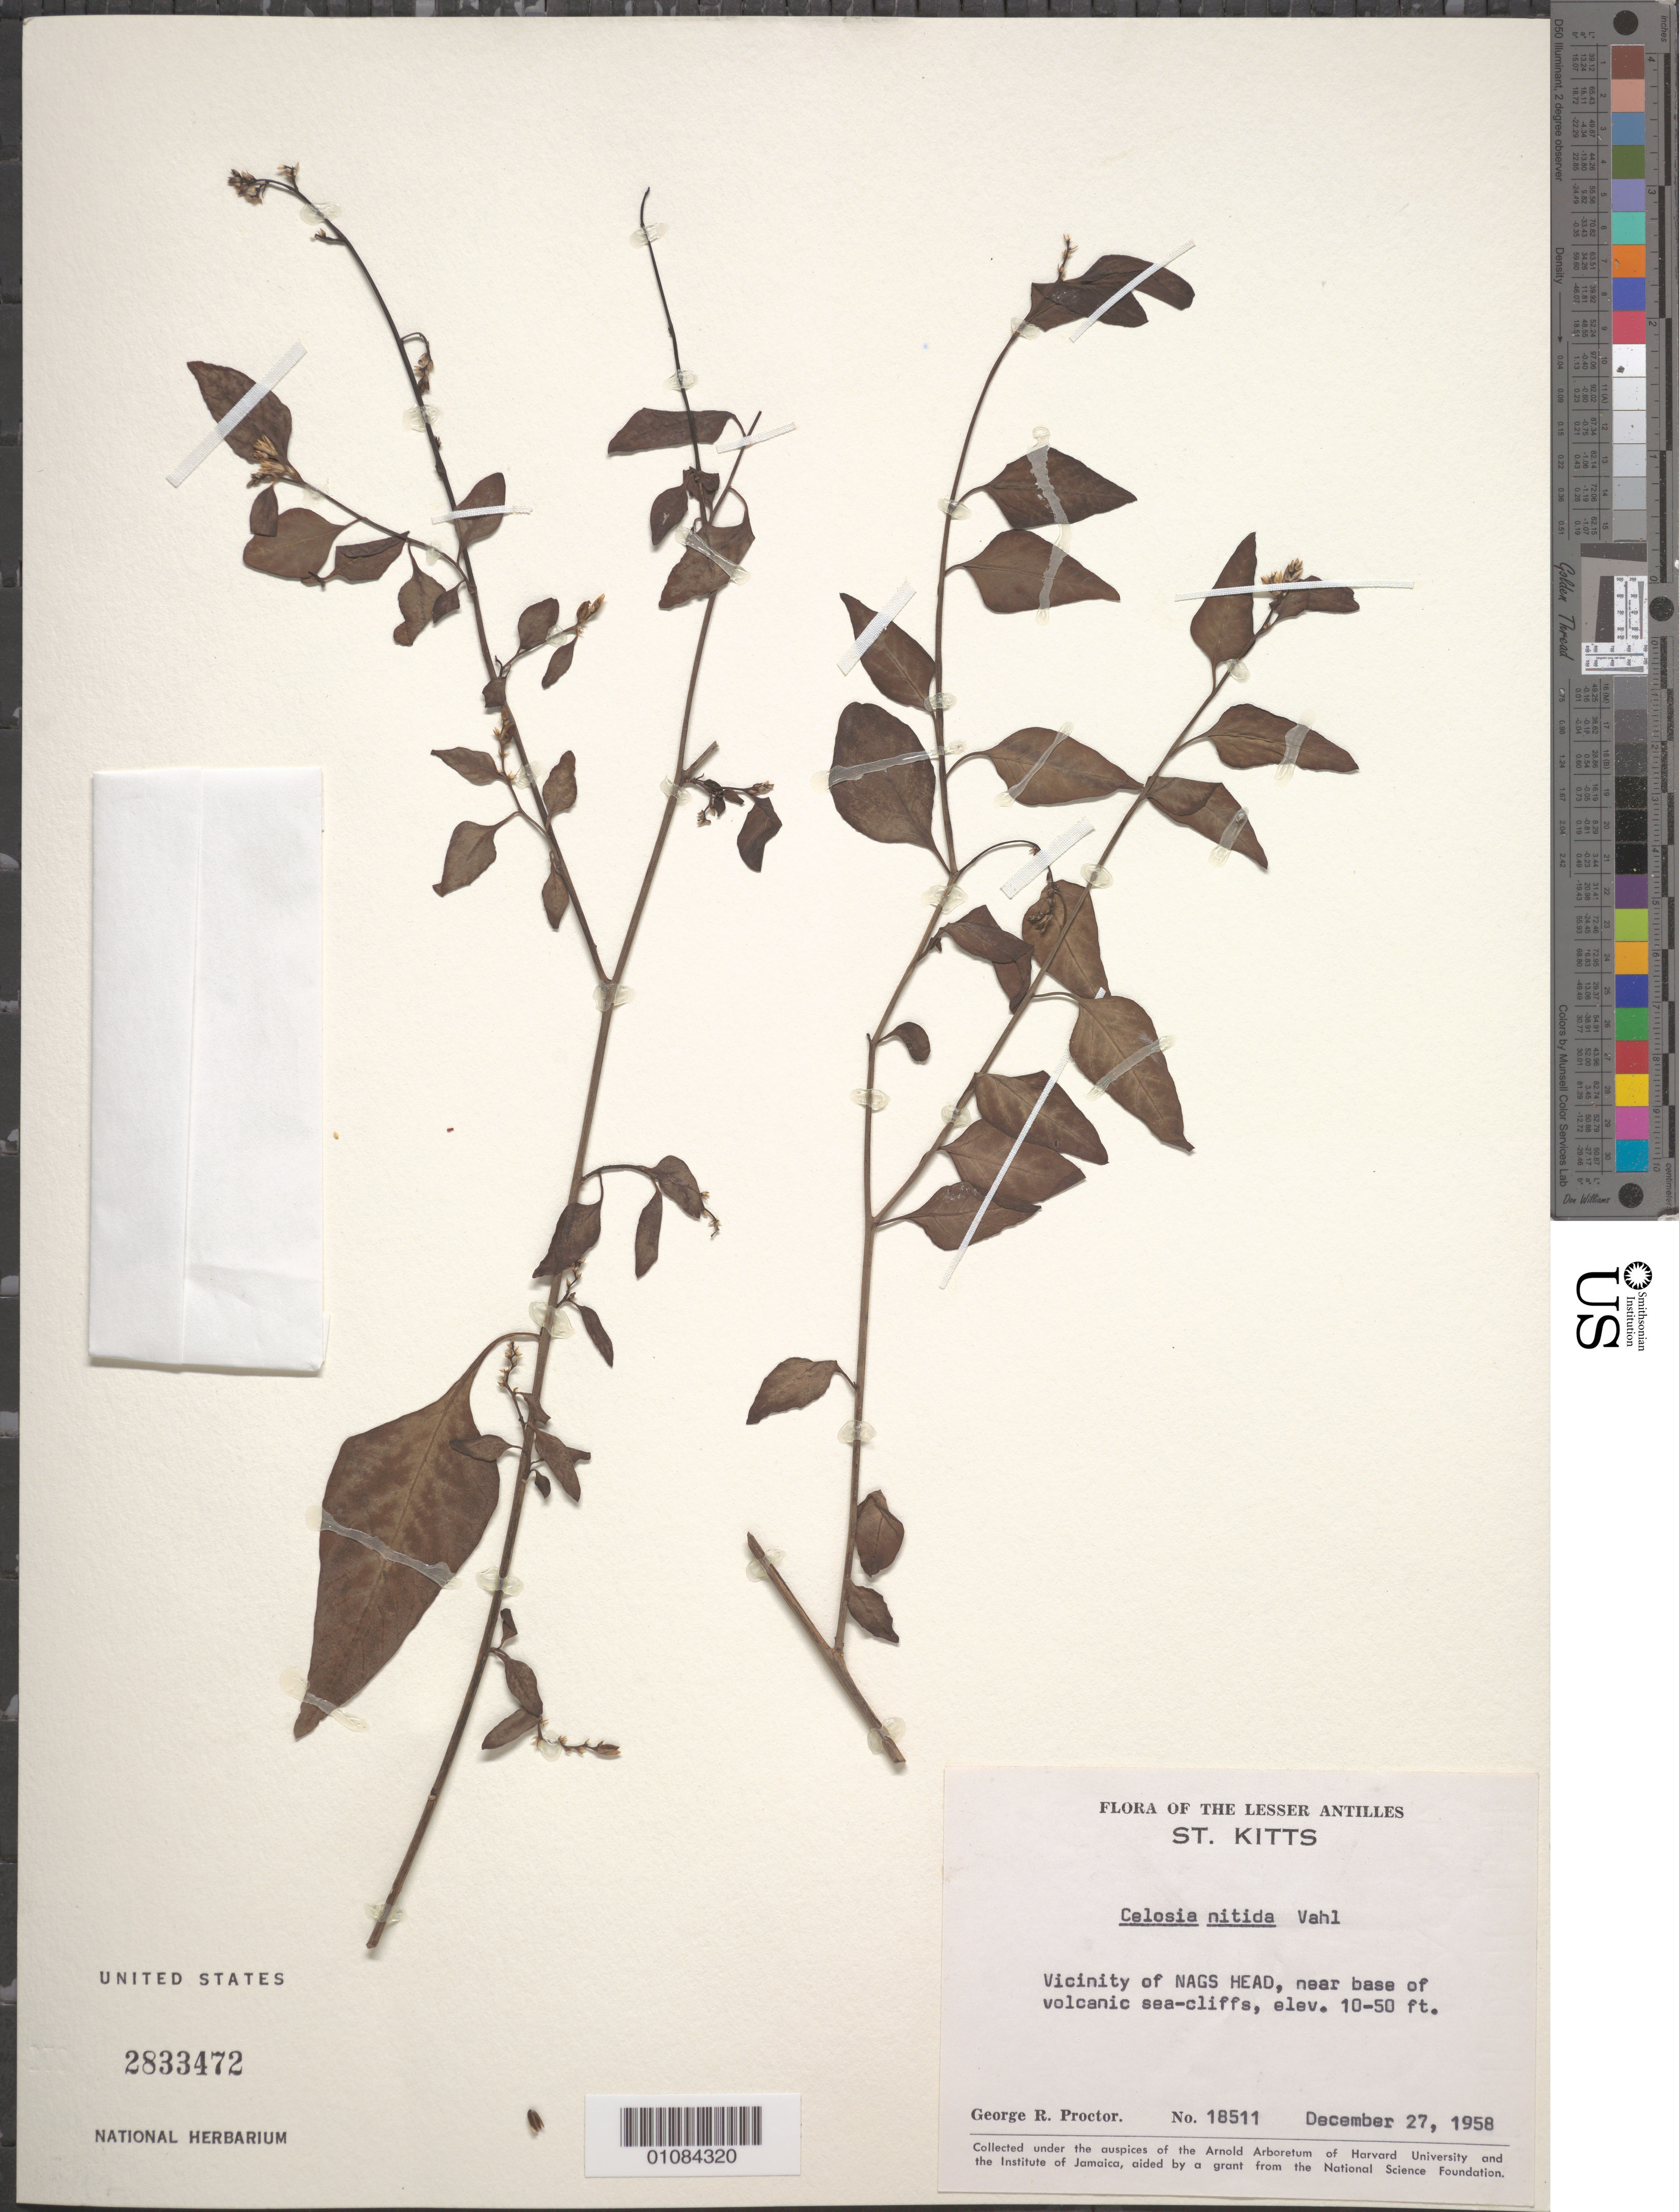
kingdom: Plantae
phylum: Tracheophyta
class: Magnoliopsida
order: Caryophyllales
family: Amaranthaceae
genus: Celosia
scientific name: Celosia nitida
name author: Vahl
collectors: G. R. Proctor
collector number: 18511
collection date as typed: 27 Dec 1958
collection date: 1958-12-27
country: St. Christopher-Nevis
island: St. Christopher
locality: Vicinity of Nag's Head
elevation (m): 3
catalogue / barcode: US 2833472